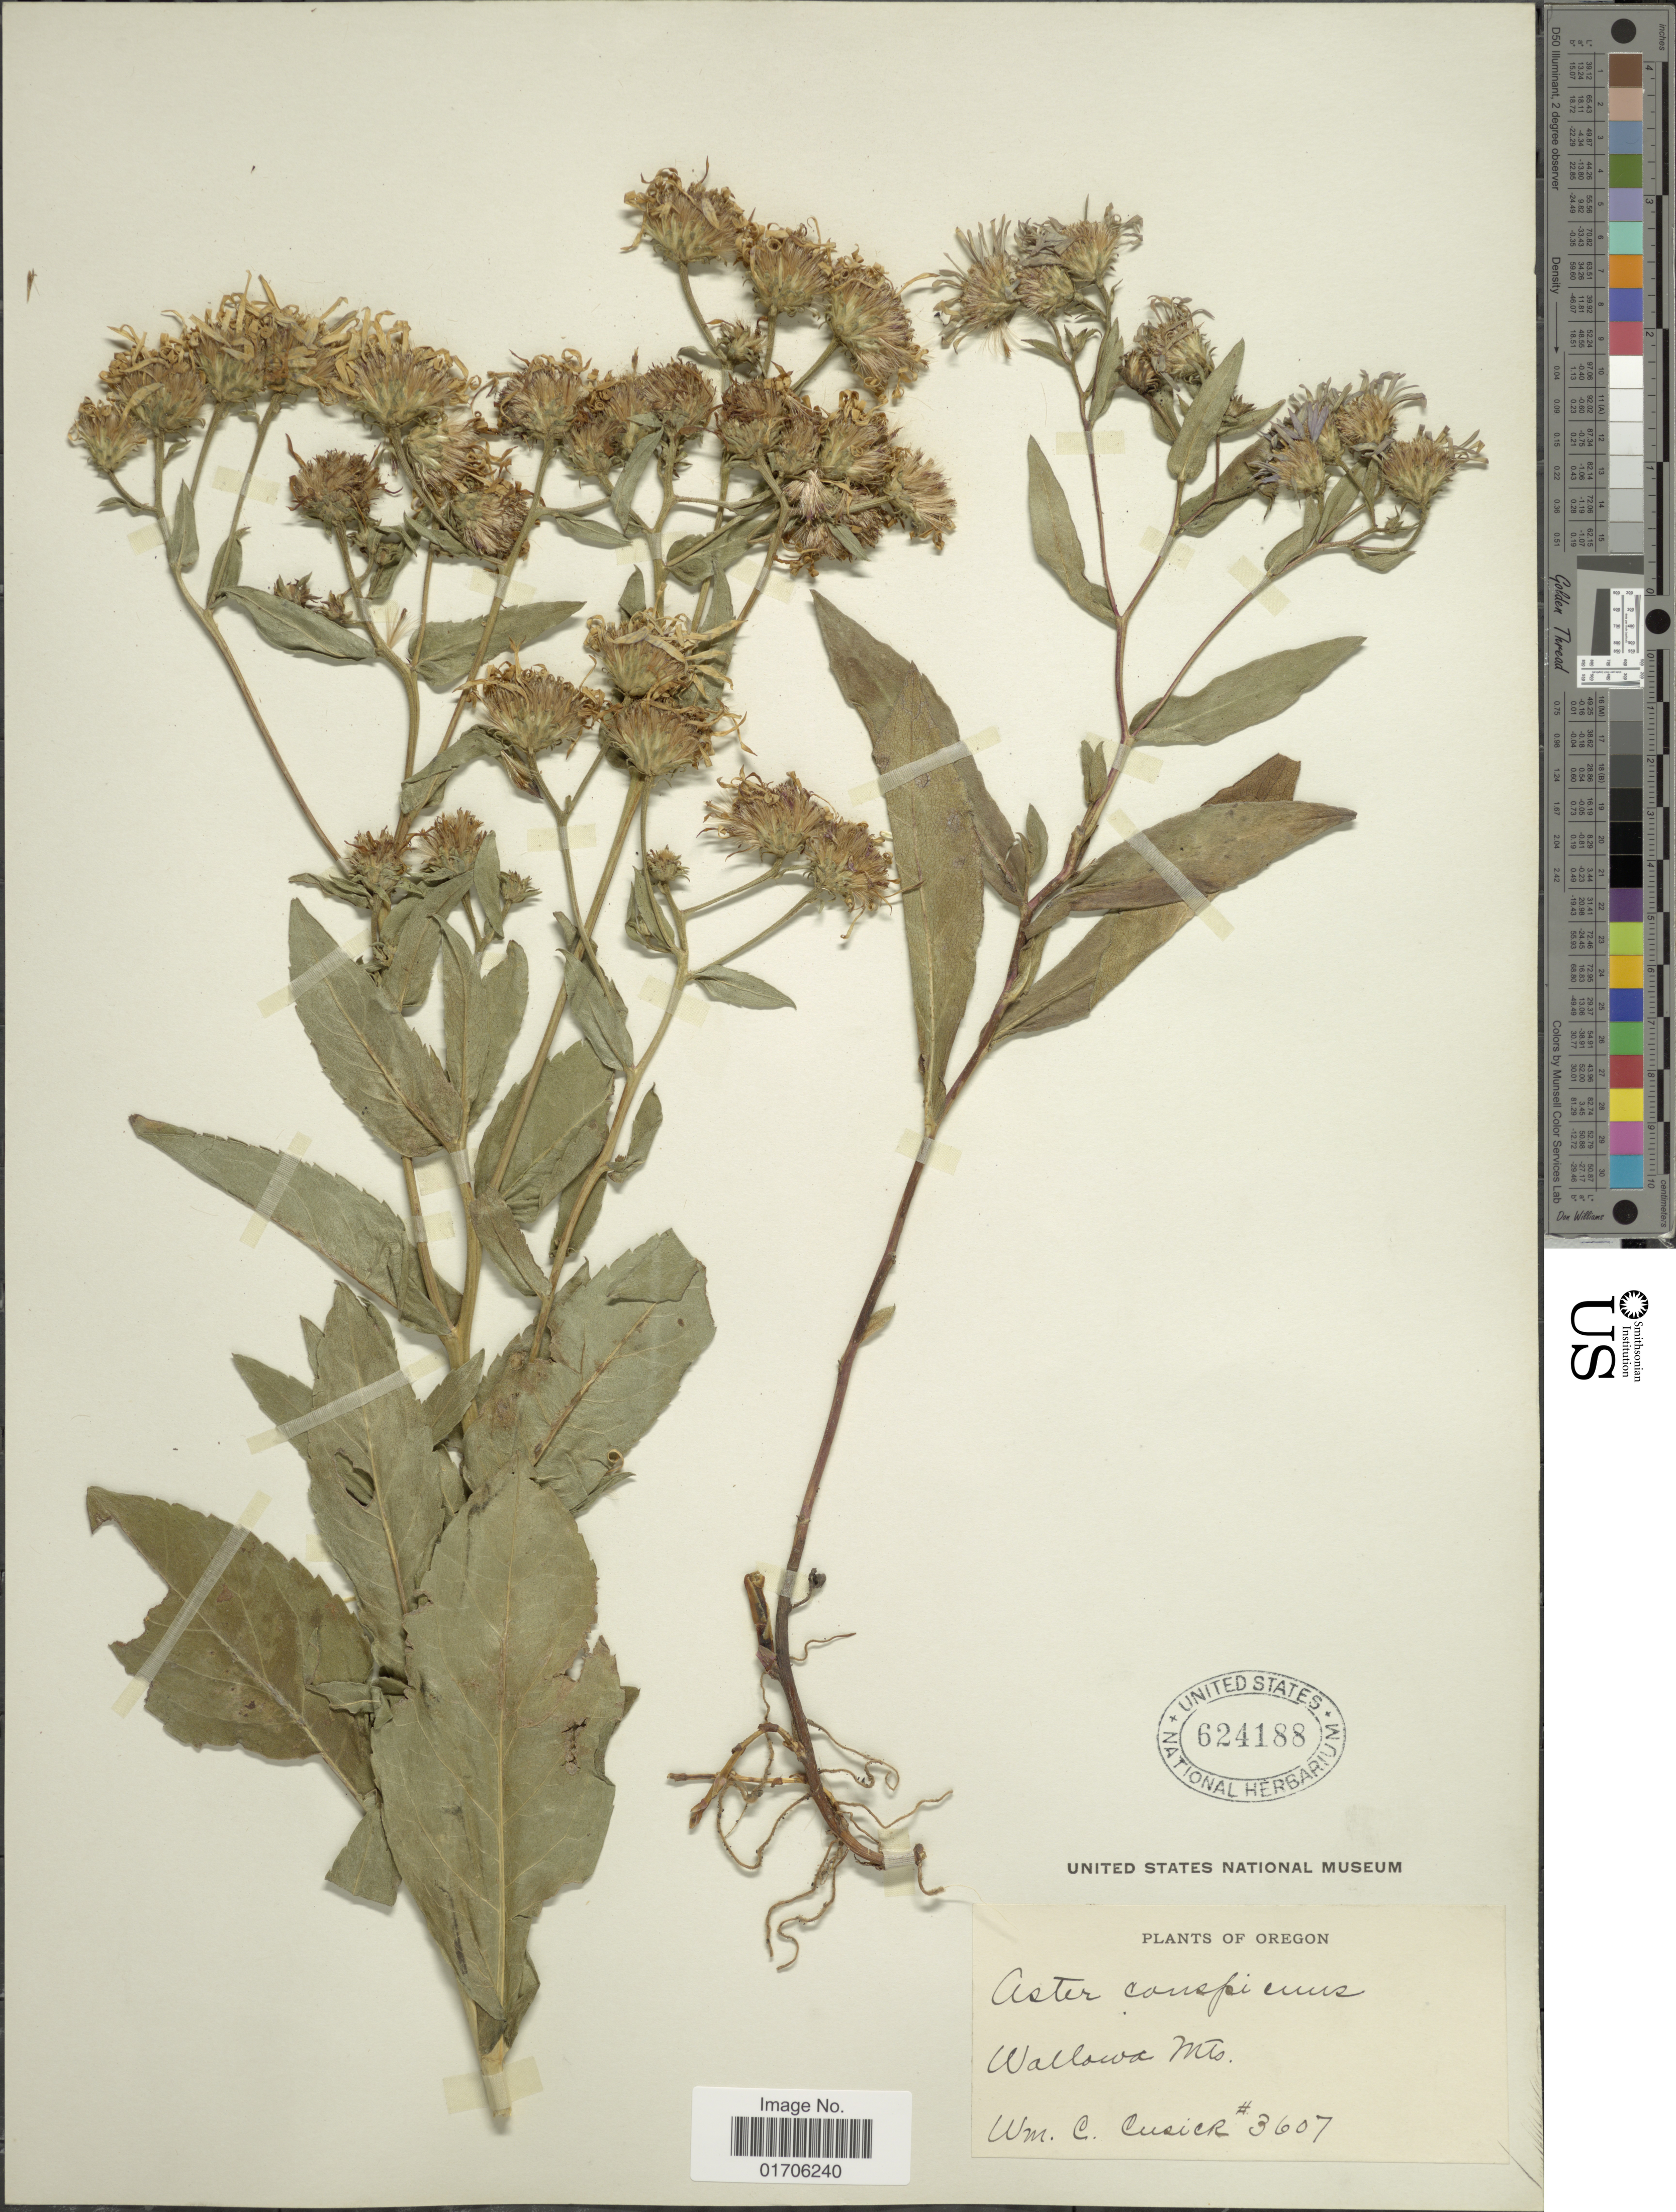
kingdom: Plantae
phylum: Tracheophyta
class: Magnoliopsida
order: Asterales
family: Asteraceae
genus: Eurybia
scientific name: Eurybia conspicua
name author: (Lindl.) G.L. Nesom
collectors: W. C. Cusick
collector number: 3607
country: United States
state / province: Oregon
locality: Oregon. Wallowa Mts.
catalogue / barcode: US 624188